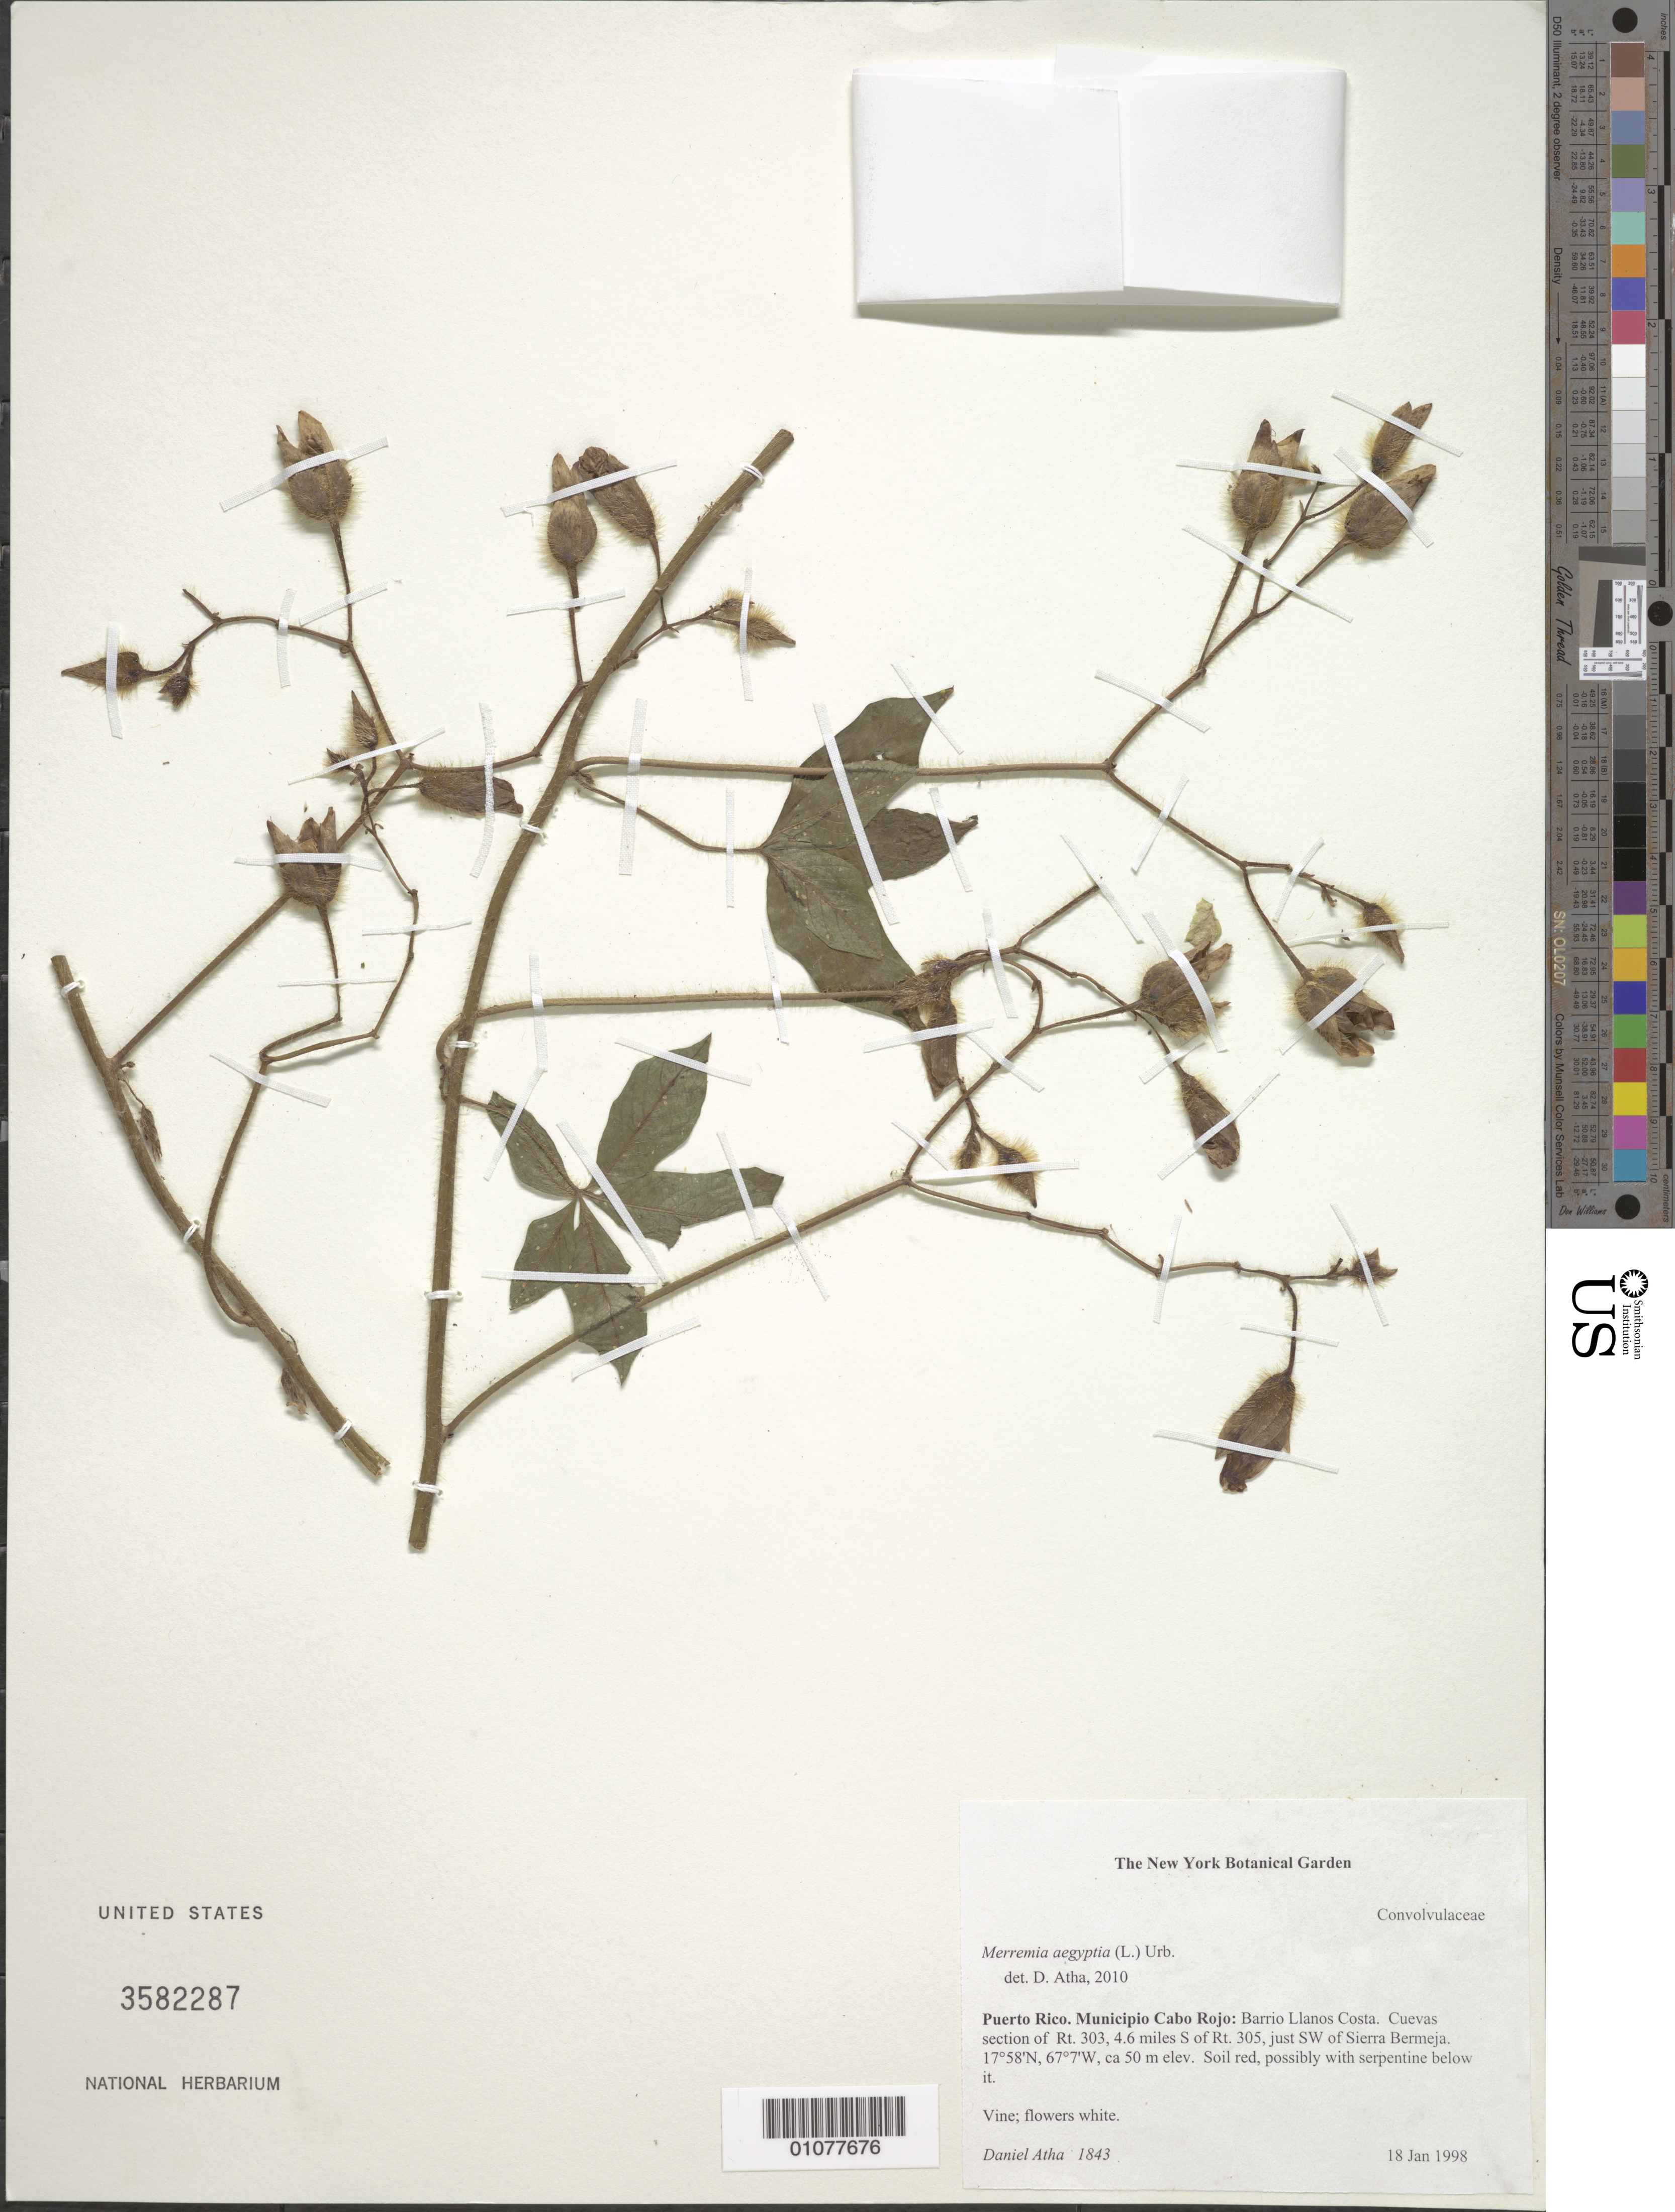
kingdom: Plantae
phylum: Tracheophyta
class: Magnoliopsida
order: Solanales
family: Convolvulaceae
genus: Distimake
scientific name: Distimake aegyptius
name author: (L.) A. R. Simões & Staples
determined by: Strong, Mark T., (BOT), Smithsonian Institution - National Museum of Natural History (UNITED STATES)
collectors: D. Atha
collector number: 1843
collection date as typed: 18 Jan 1998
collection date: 1998-01-18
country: Puerto Rico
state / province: Cabo Rojo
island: Puerto Rico I.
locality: Municipio Cabo Rojo; Barrio Llanos Costa; Cuevas section of Rt. 303, 4.6 mi. S. of Rt. 305, just SW of Sierra Bermeja.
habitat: Soil red, possibly with serpentine below.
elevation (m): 50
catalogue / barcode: US 3582287